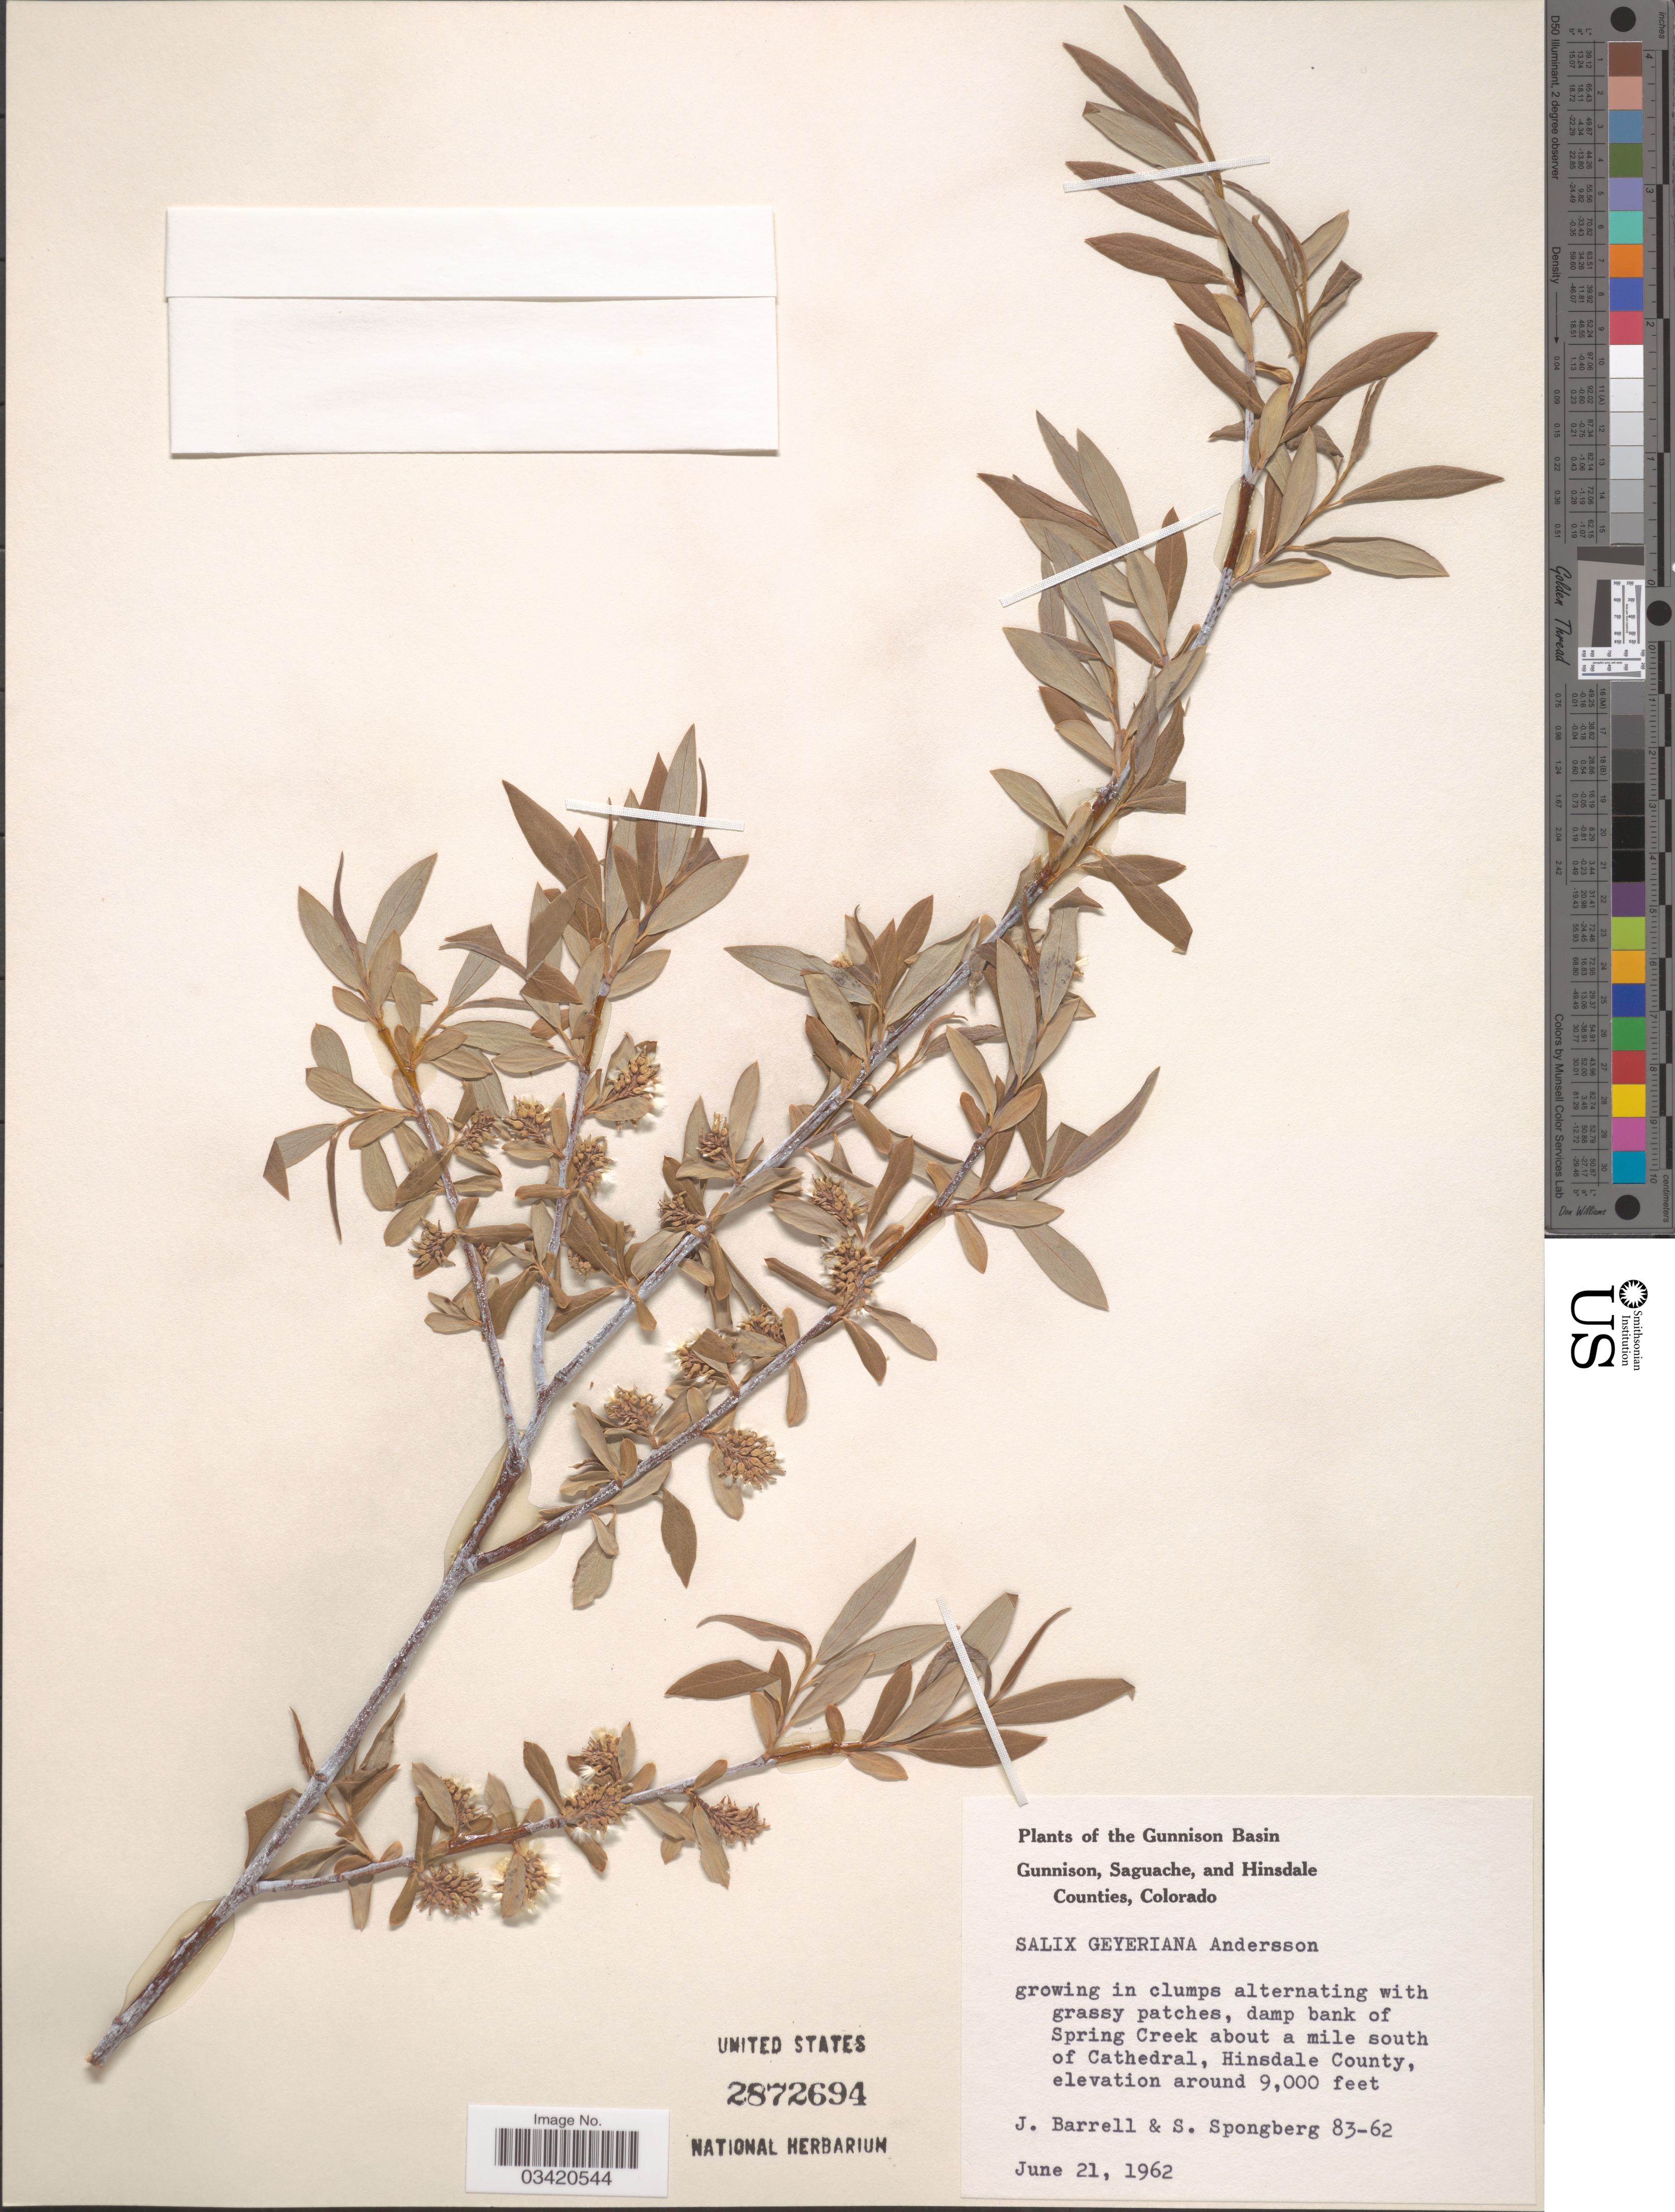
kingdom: Plantae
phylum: Tracheophyta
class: Magnoliopsida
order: Malpighiales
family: Salicaceae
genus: Salix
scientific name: Salix geyeriana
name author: Andersson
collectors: J. Barrell & S. A.Spongberg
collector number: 83-62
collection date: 1962-06-21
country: United States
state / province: Colorado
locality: The Gunnison Basin. Damp bank of Spring Creek about a mile south of Cathedral, Hinsdale County.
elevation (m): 2743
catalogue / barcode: US 2872694